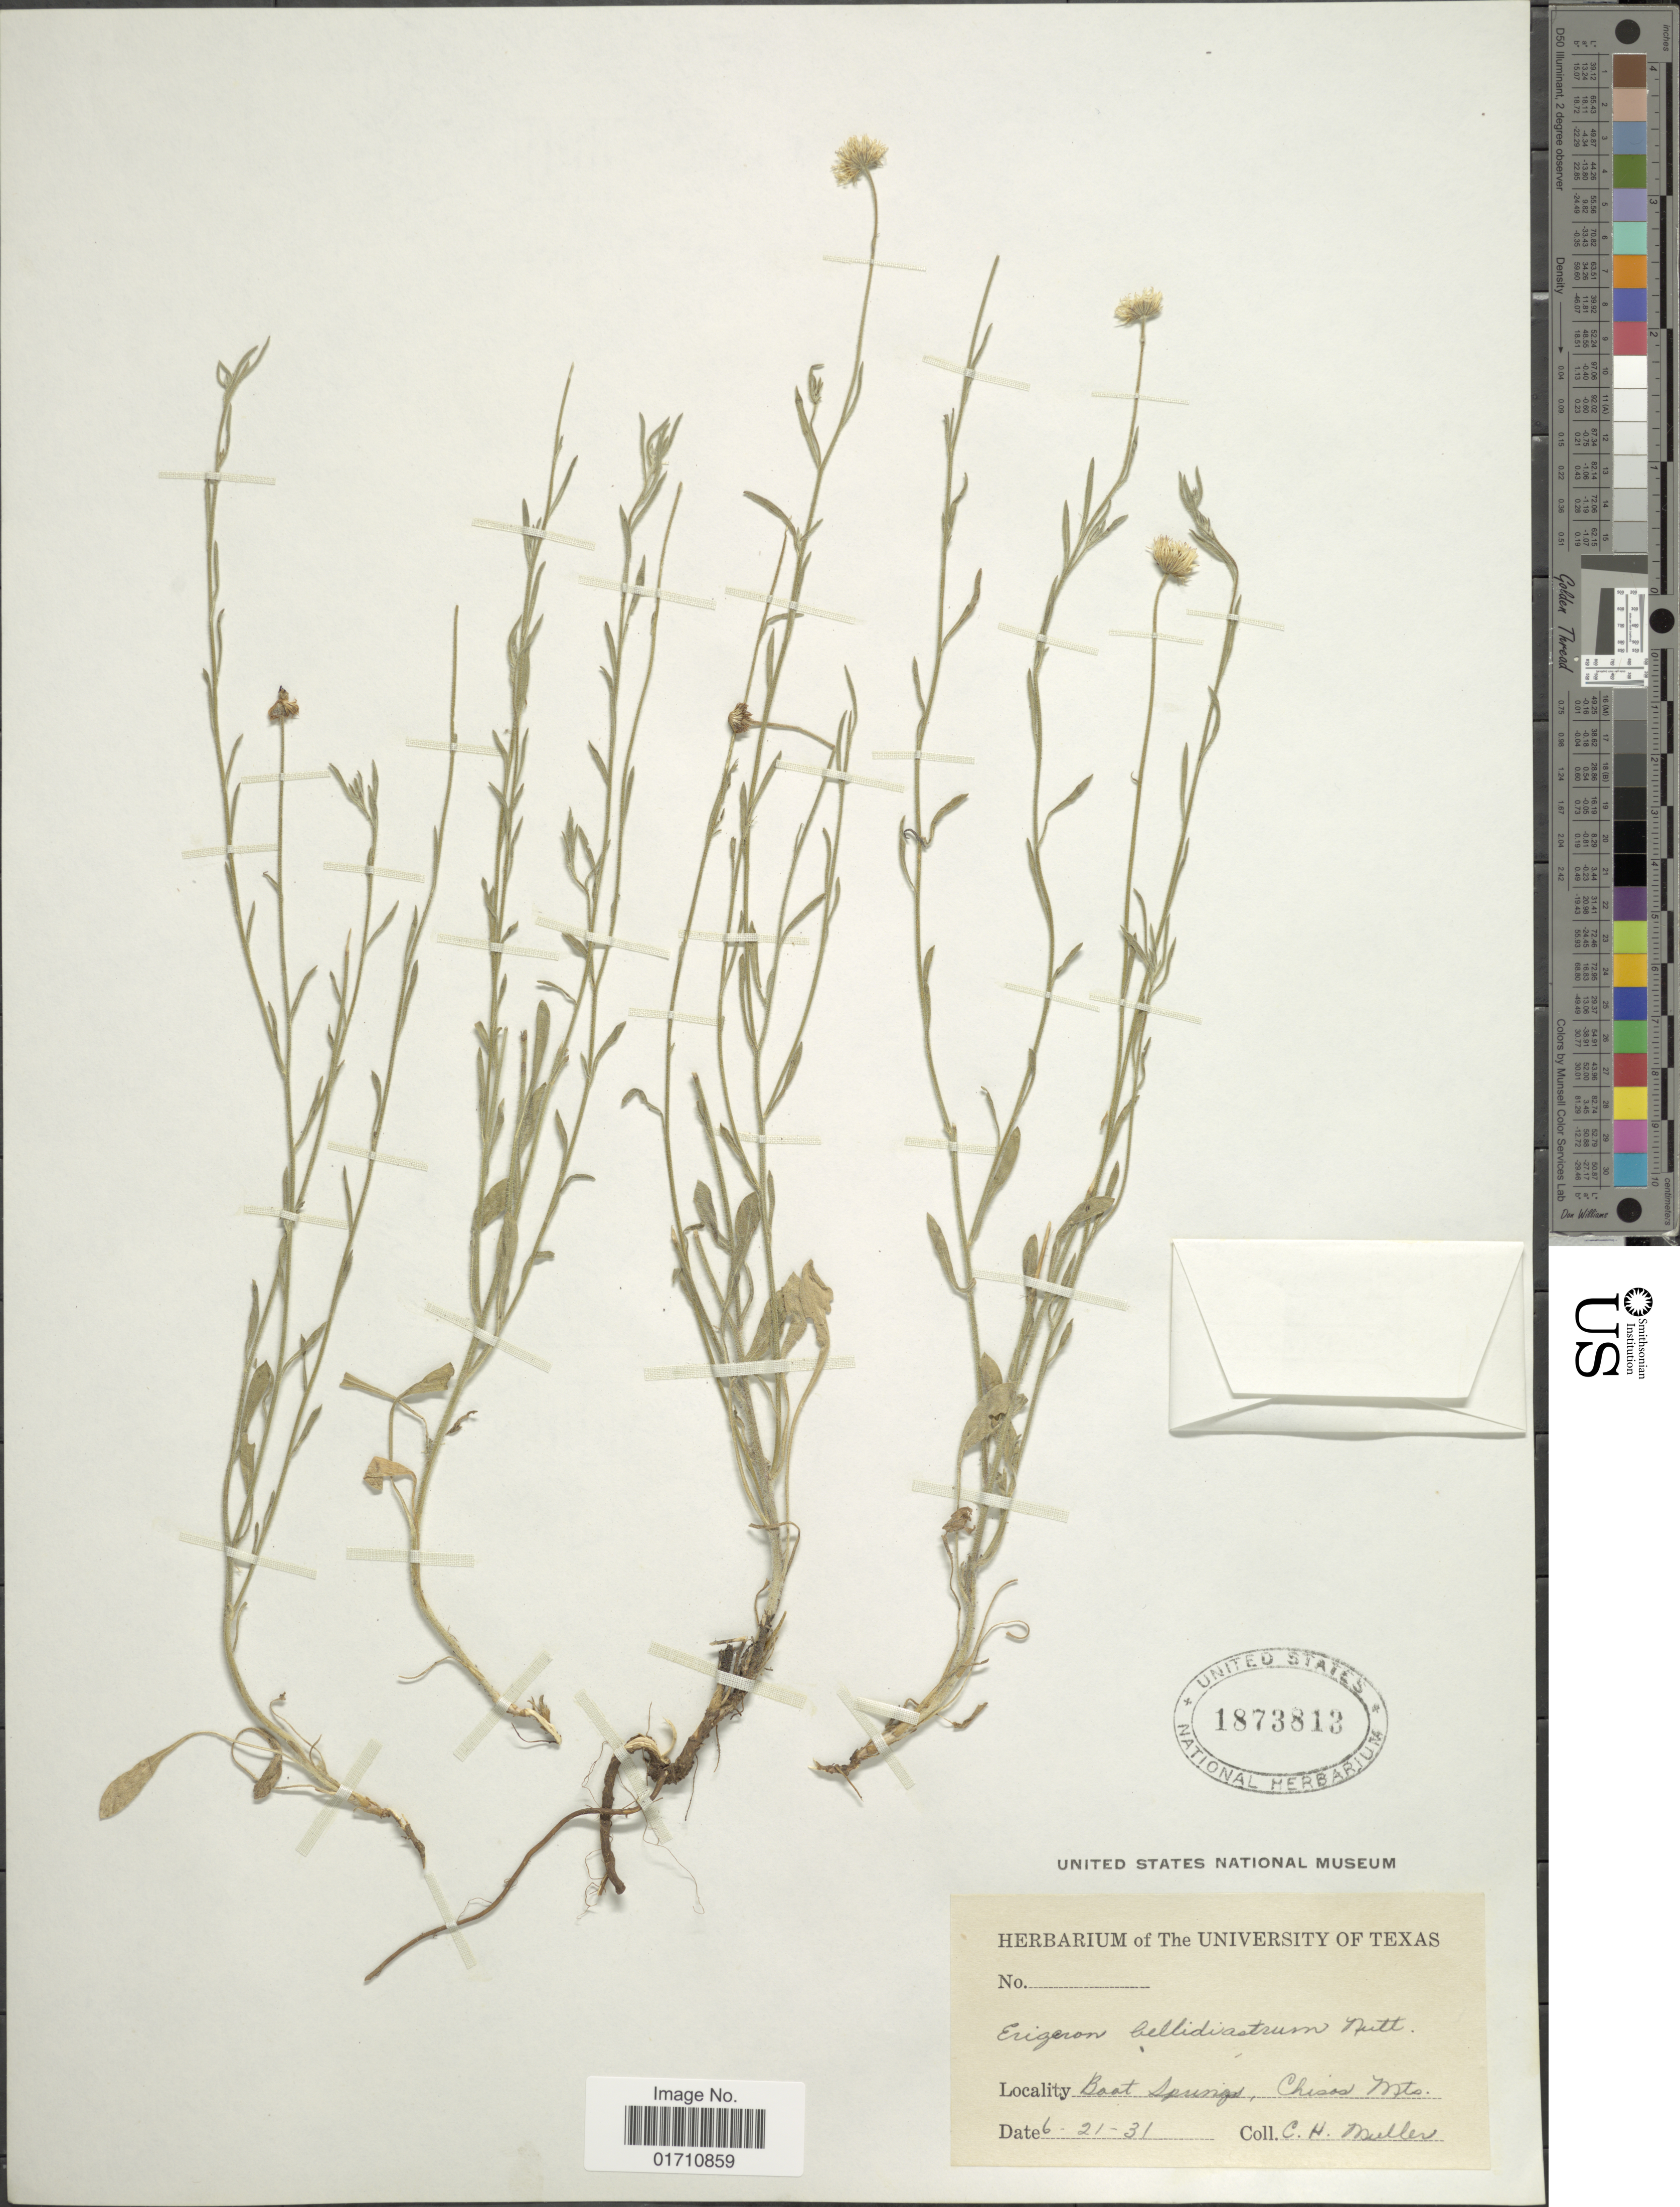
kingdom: Plantae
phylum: Tracheophyta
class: Magnoliopsida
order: Asterales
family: Asteraceae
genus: Erigeron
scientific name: Erigeron bellidiastrum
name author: Nutt.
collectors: C. H. Mueller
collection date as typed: Transcribed d/m/y: 21/6/31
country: United States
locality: Boat Springs, Chisos Mts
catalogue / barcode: US 1873813